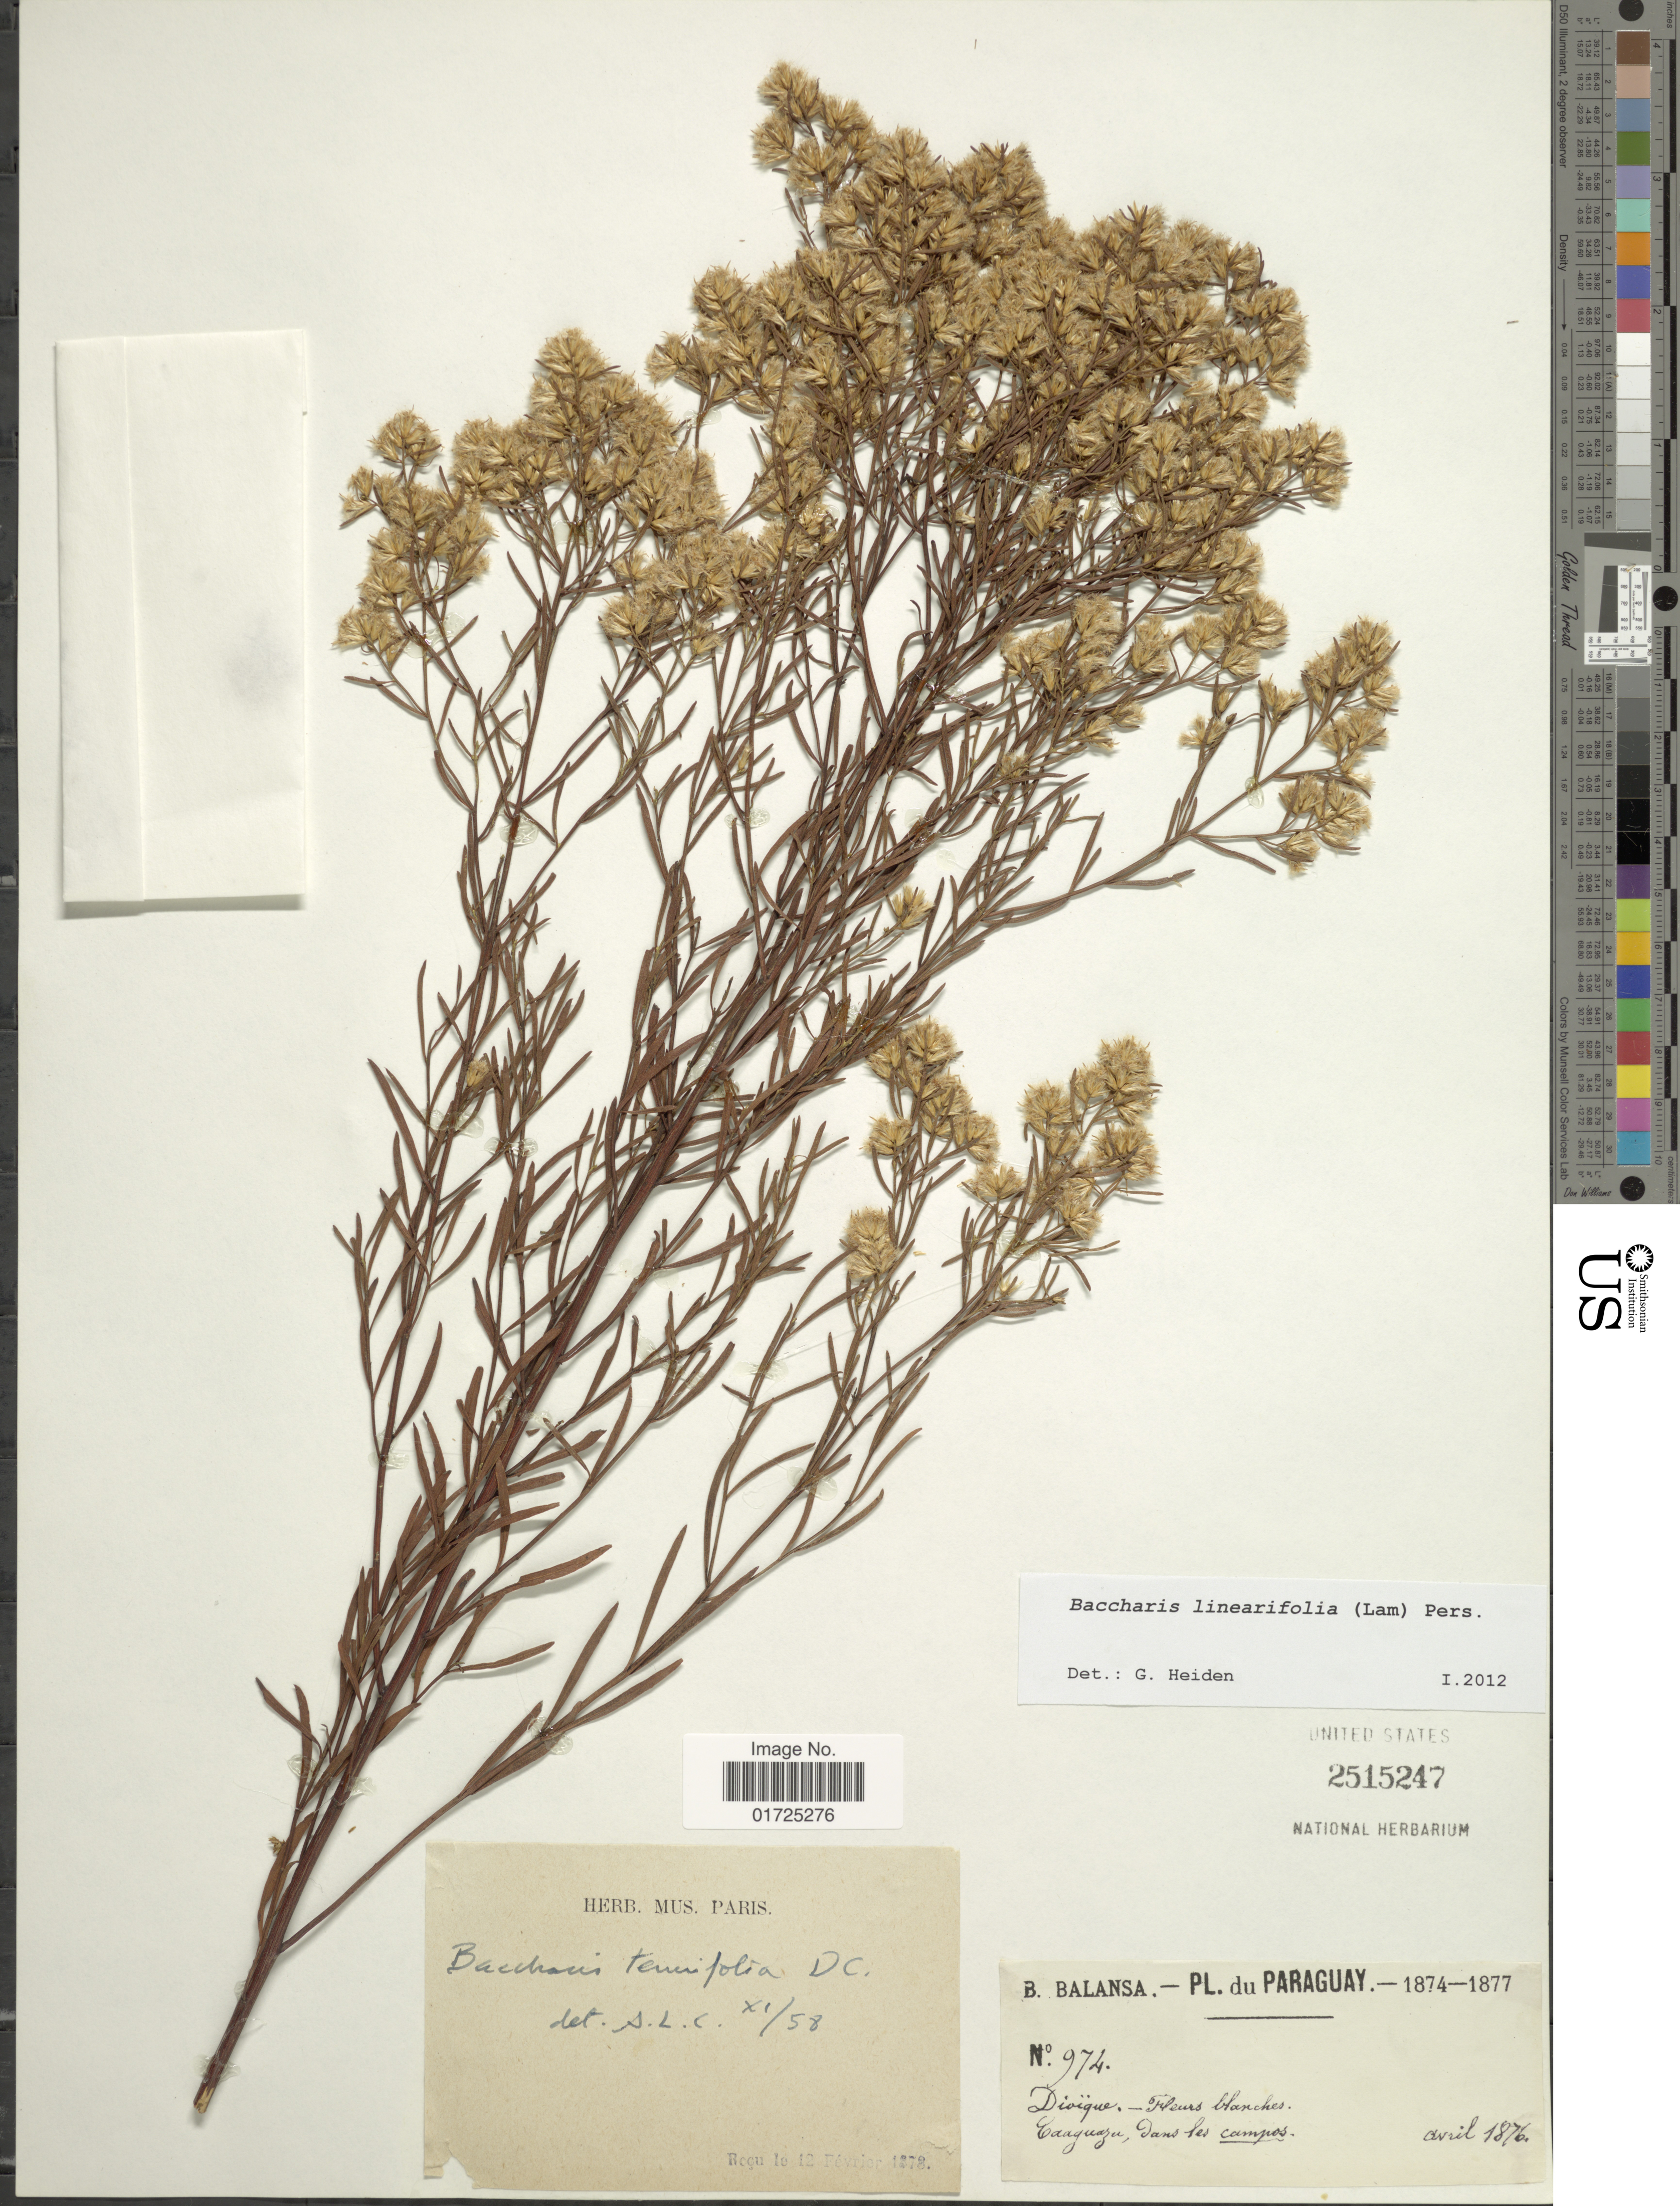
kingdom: Plantae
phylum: Tracheophyta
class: Magnoliopsida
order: Asterales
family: Asteraceae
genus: Baccharis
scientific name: Baccharis linearifolia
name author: (Lam.) Pers.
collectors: B. Balansa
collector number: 974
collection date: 1876-04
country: Paraguay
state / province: Caaguazu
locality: Caaguazu, dans les campos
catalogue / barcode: US 2515247